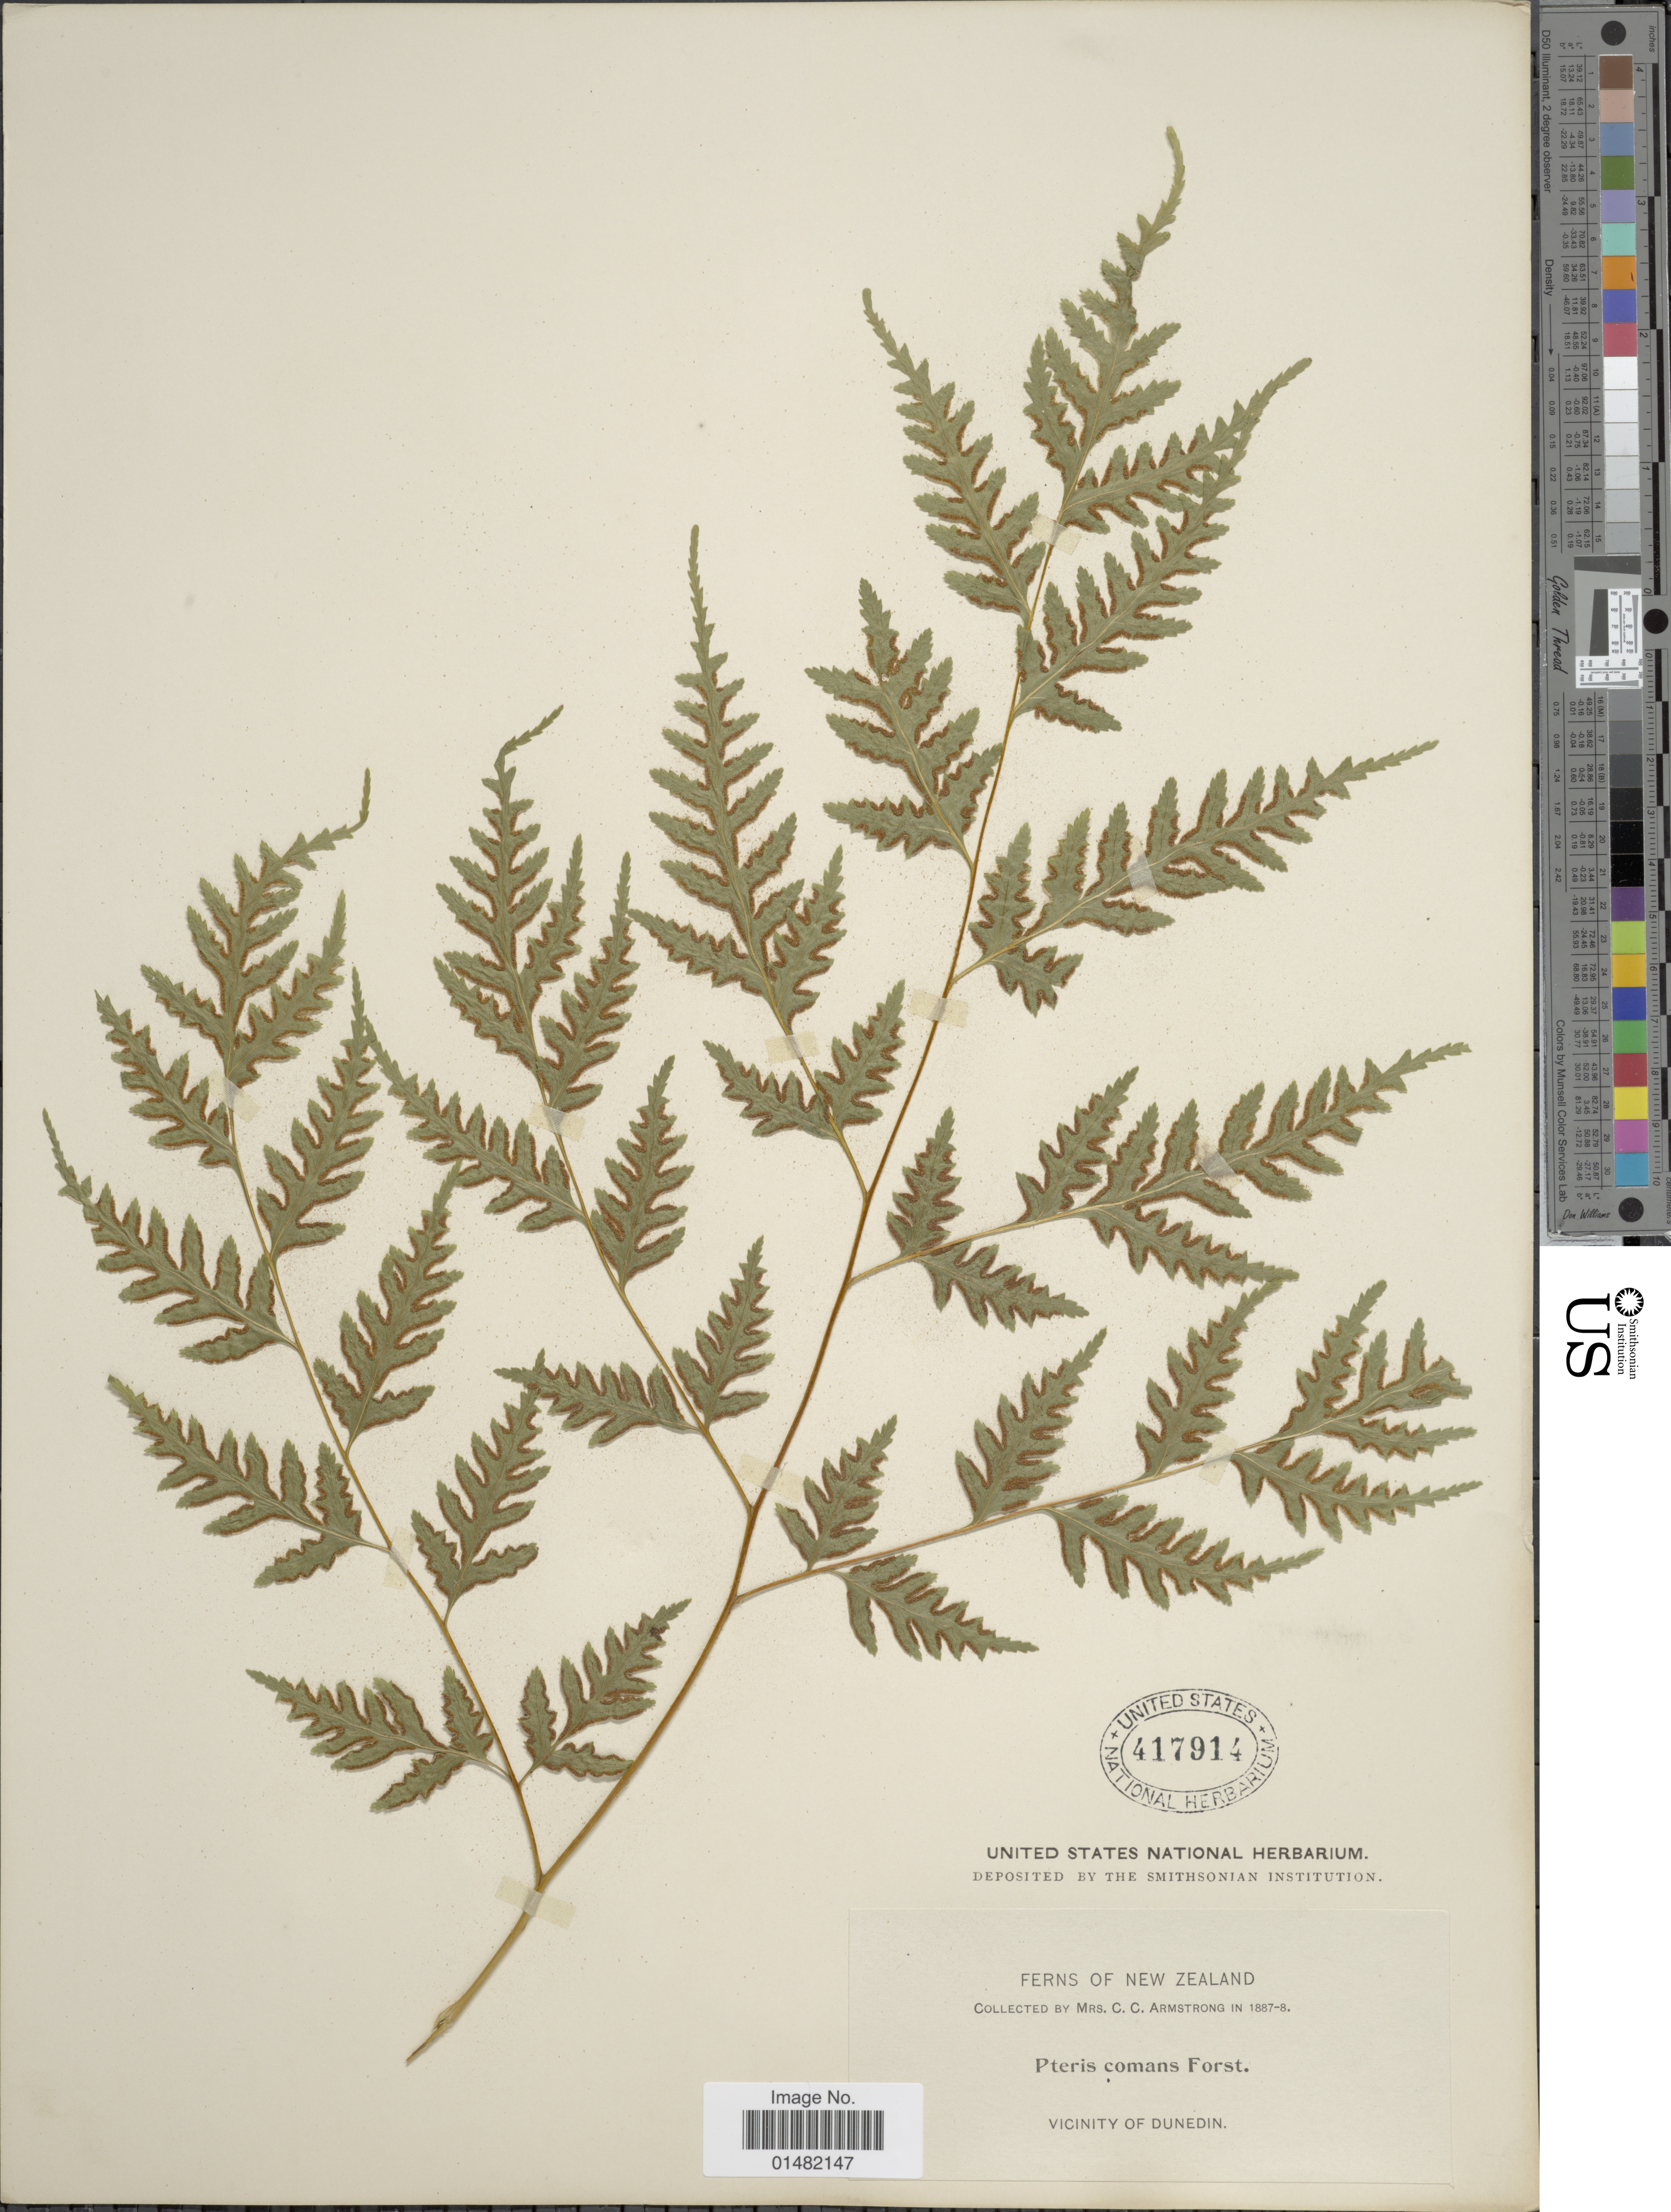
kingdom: Plantae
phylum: Tracheophyta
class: Polypodiopsida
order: Polypodiales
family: Pteridaceae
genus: Pteris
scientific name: Pteris comans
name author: G. Forst.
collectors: C. Armstrong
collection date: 1887/1888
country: New Zealand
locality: Vicinity of Dunedin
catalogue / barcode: US 417914